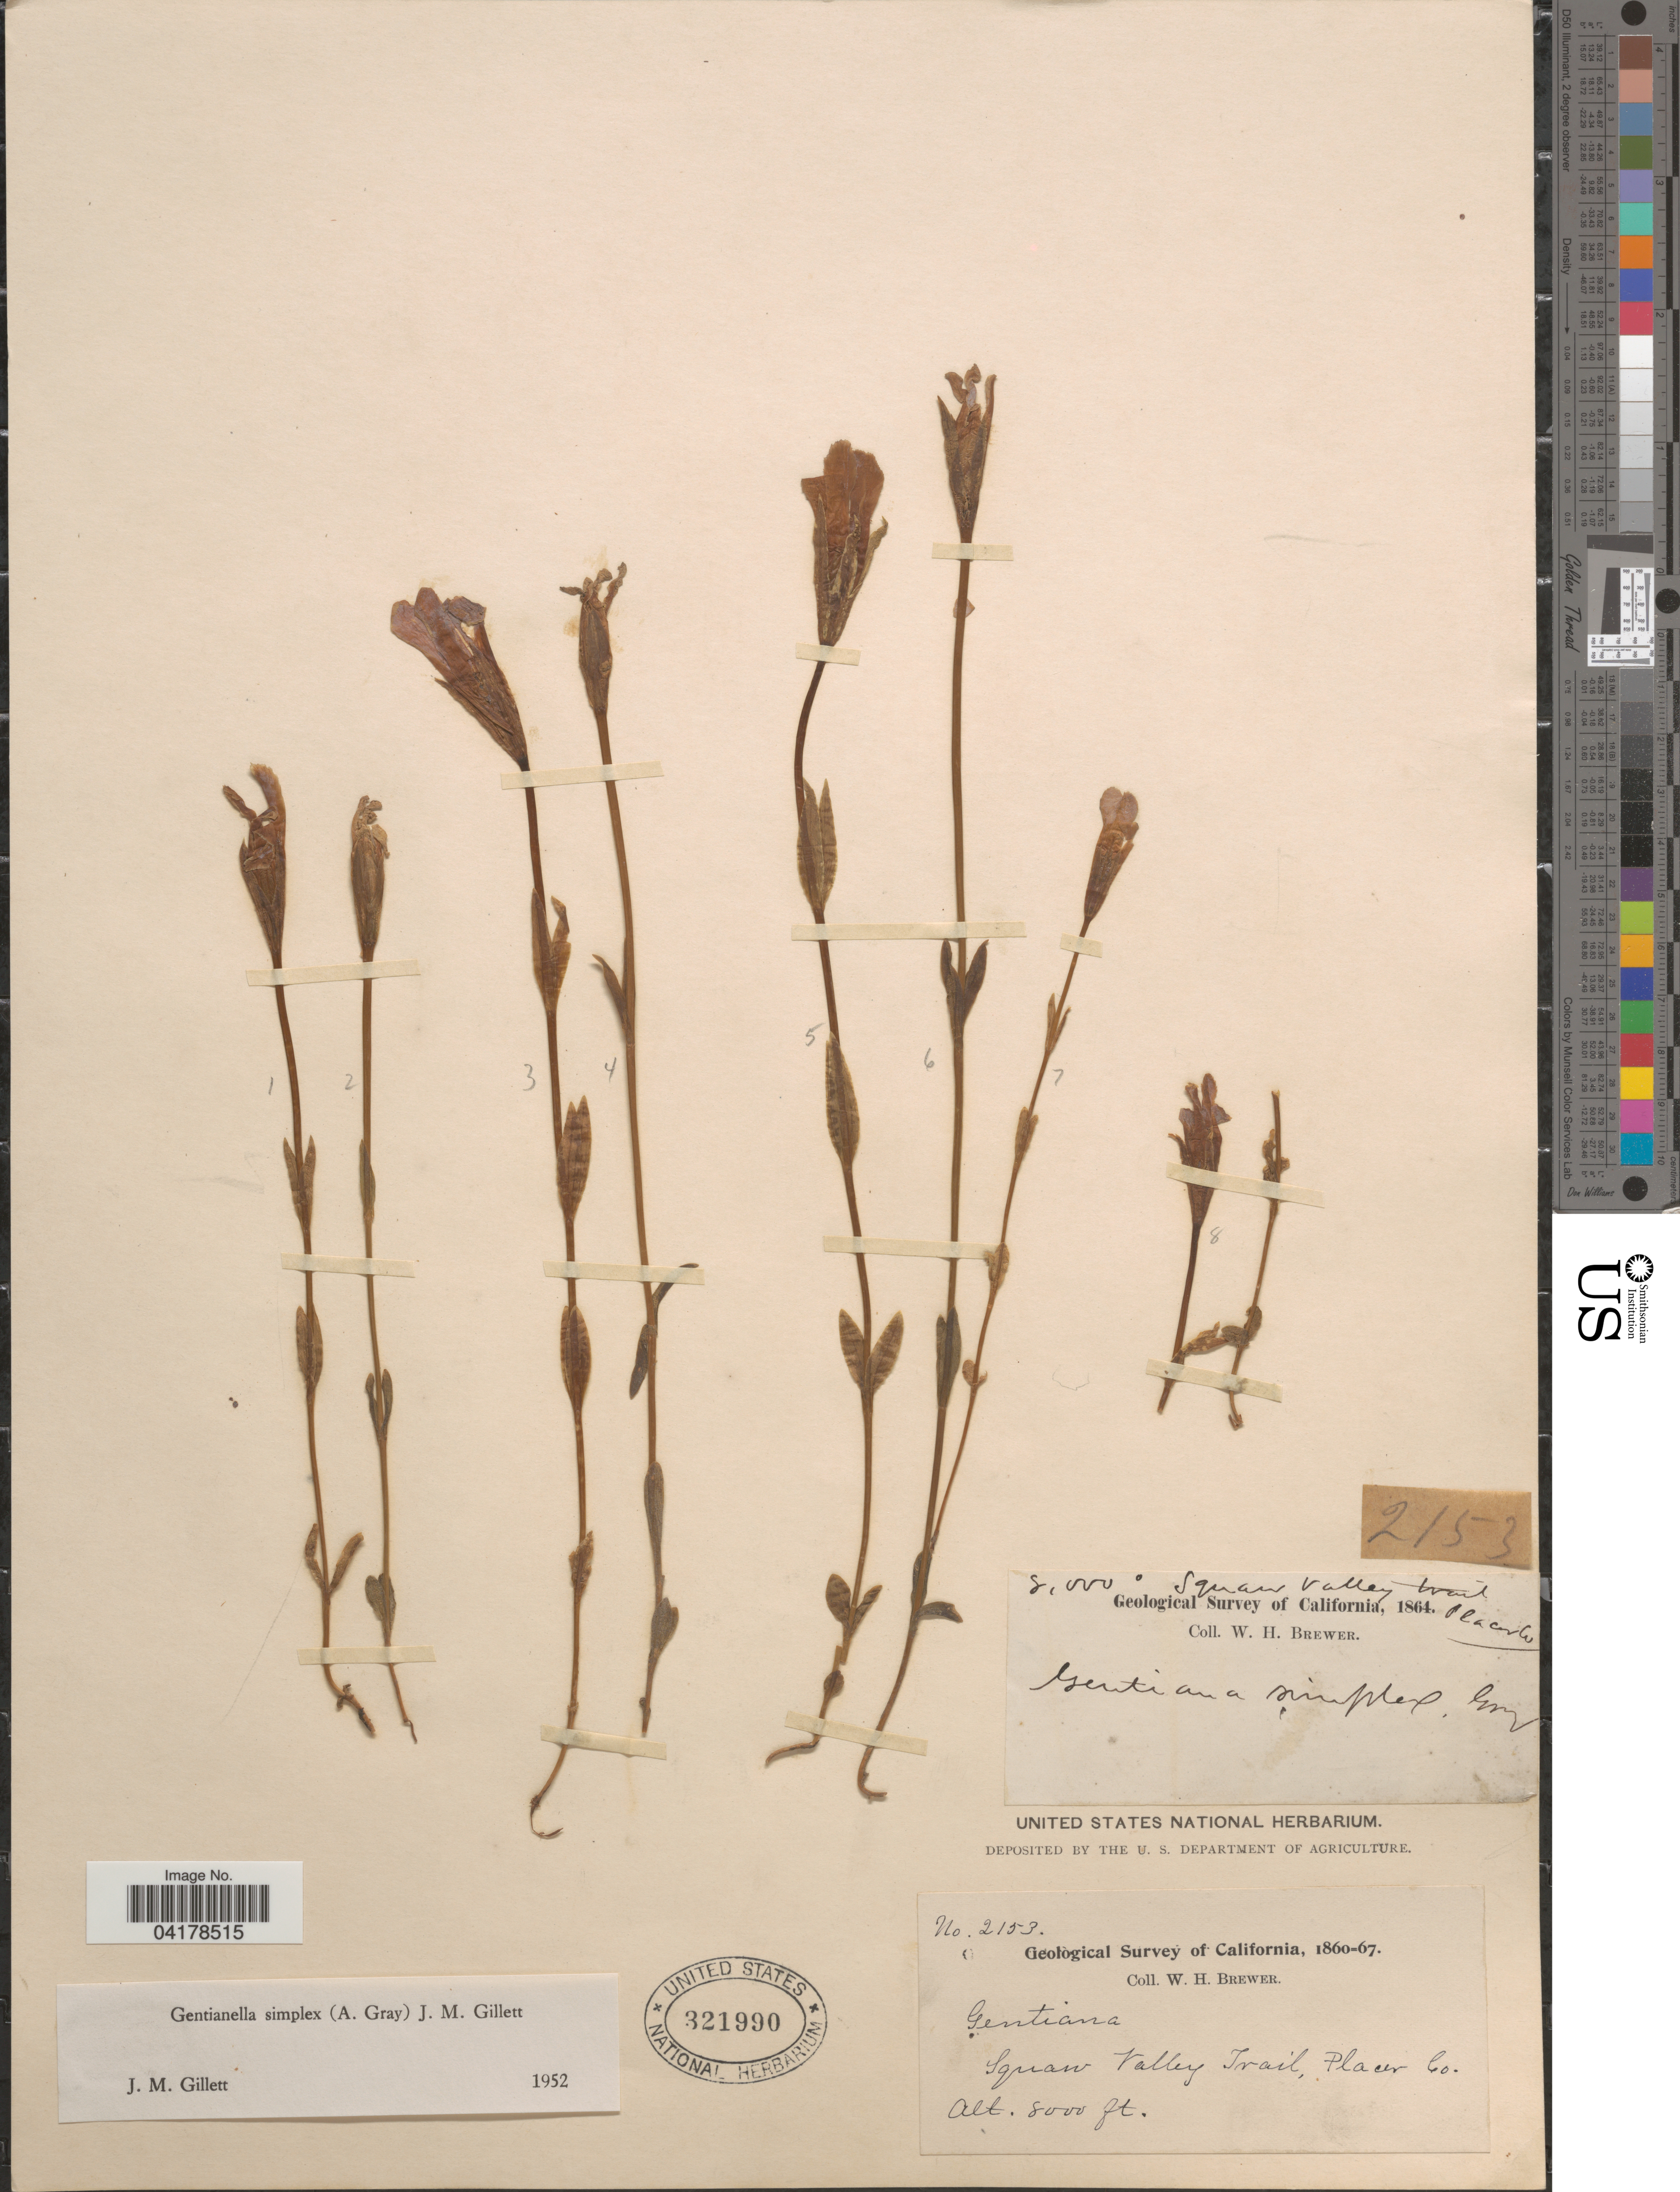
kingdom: Plantae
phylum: Tracheophyta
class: Magnoliopsida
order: Gentianales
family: Gentianaceae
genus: Gentianella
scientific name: Gentianella simplex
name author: (A. Gray) J.M. Gillett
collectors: W. H. Brewer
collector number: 2153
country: United States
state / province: California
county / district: Placer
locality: Geological Survey of California, 1860-67. Squaw Valley Trail, Placer Co.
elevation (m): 2438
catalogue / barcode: US 321990